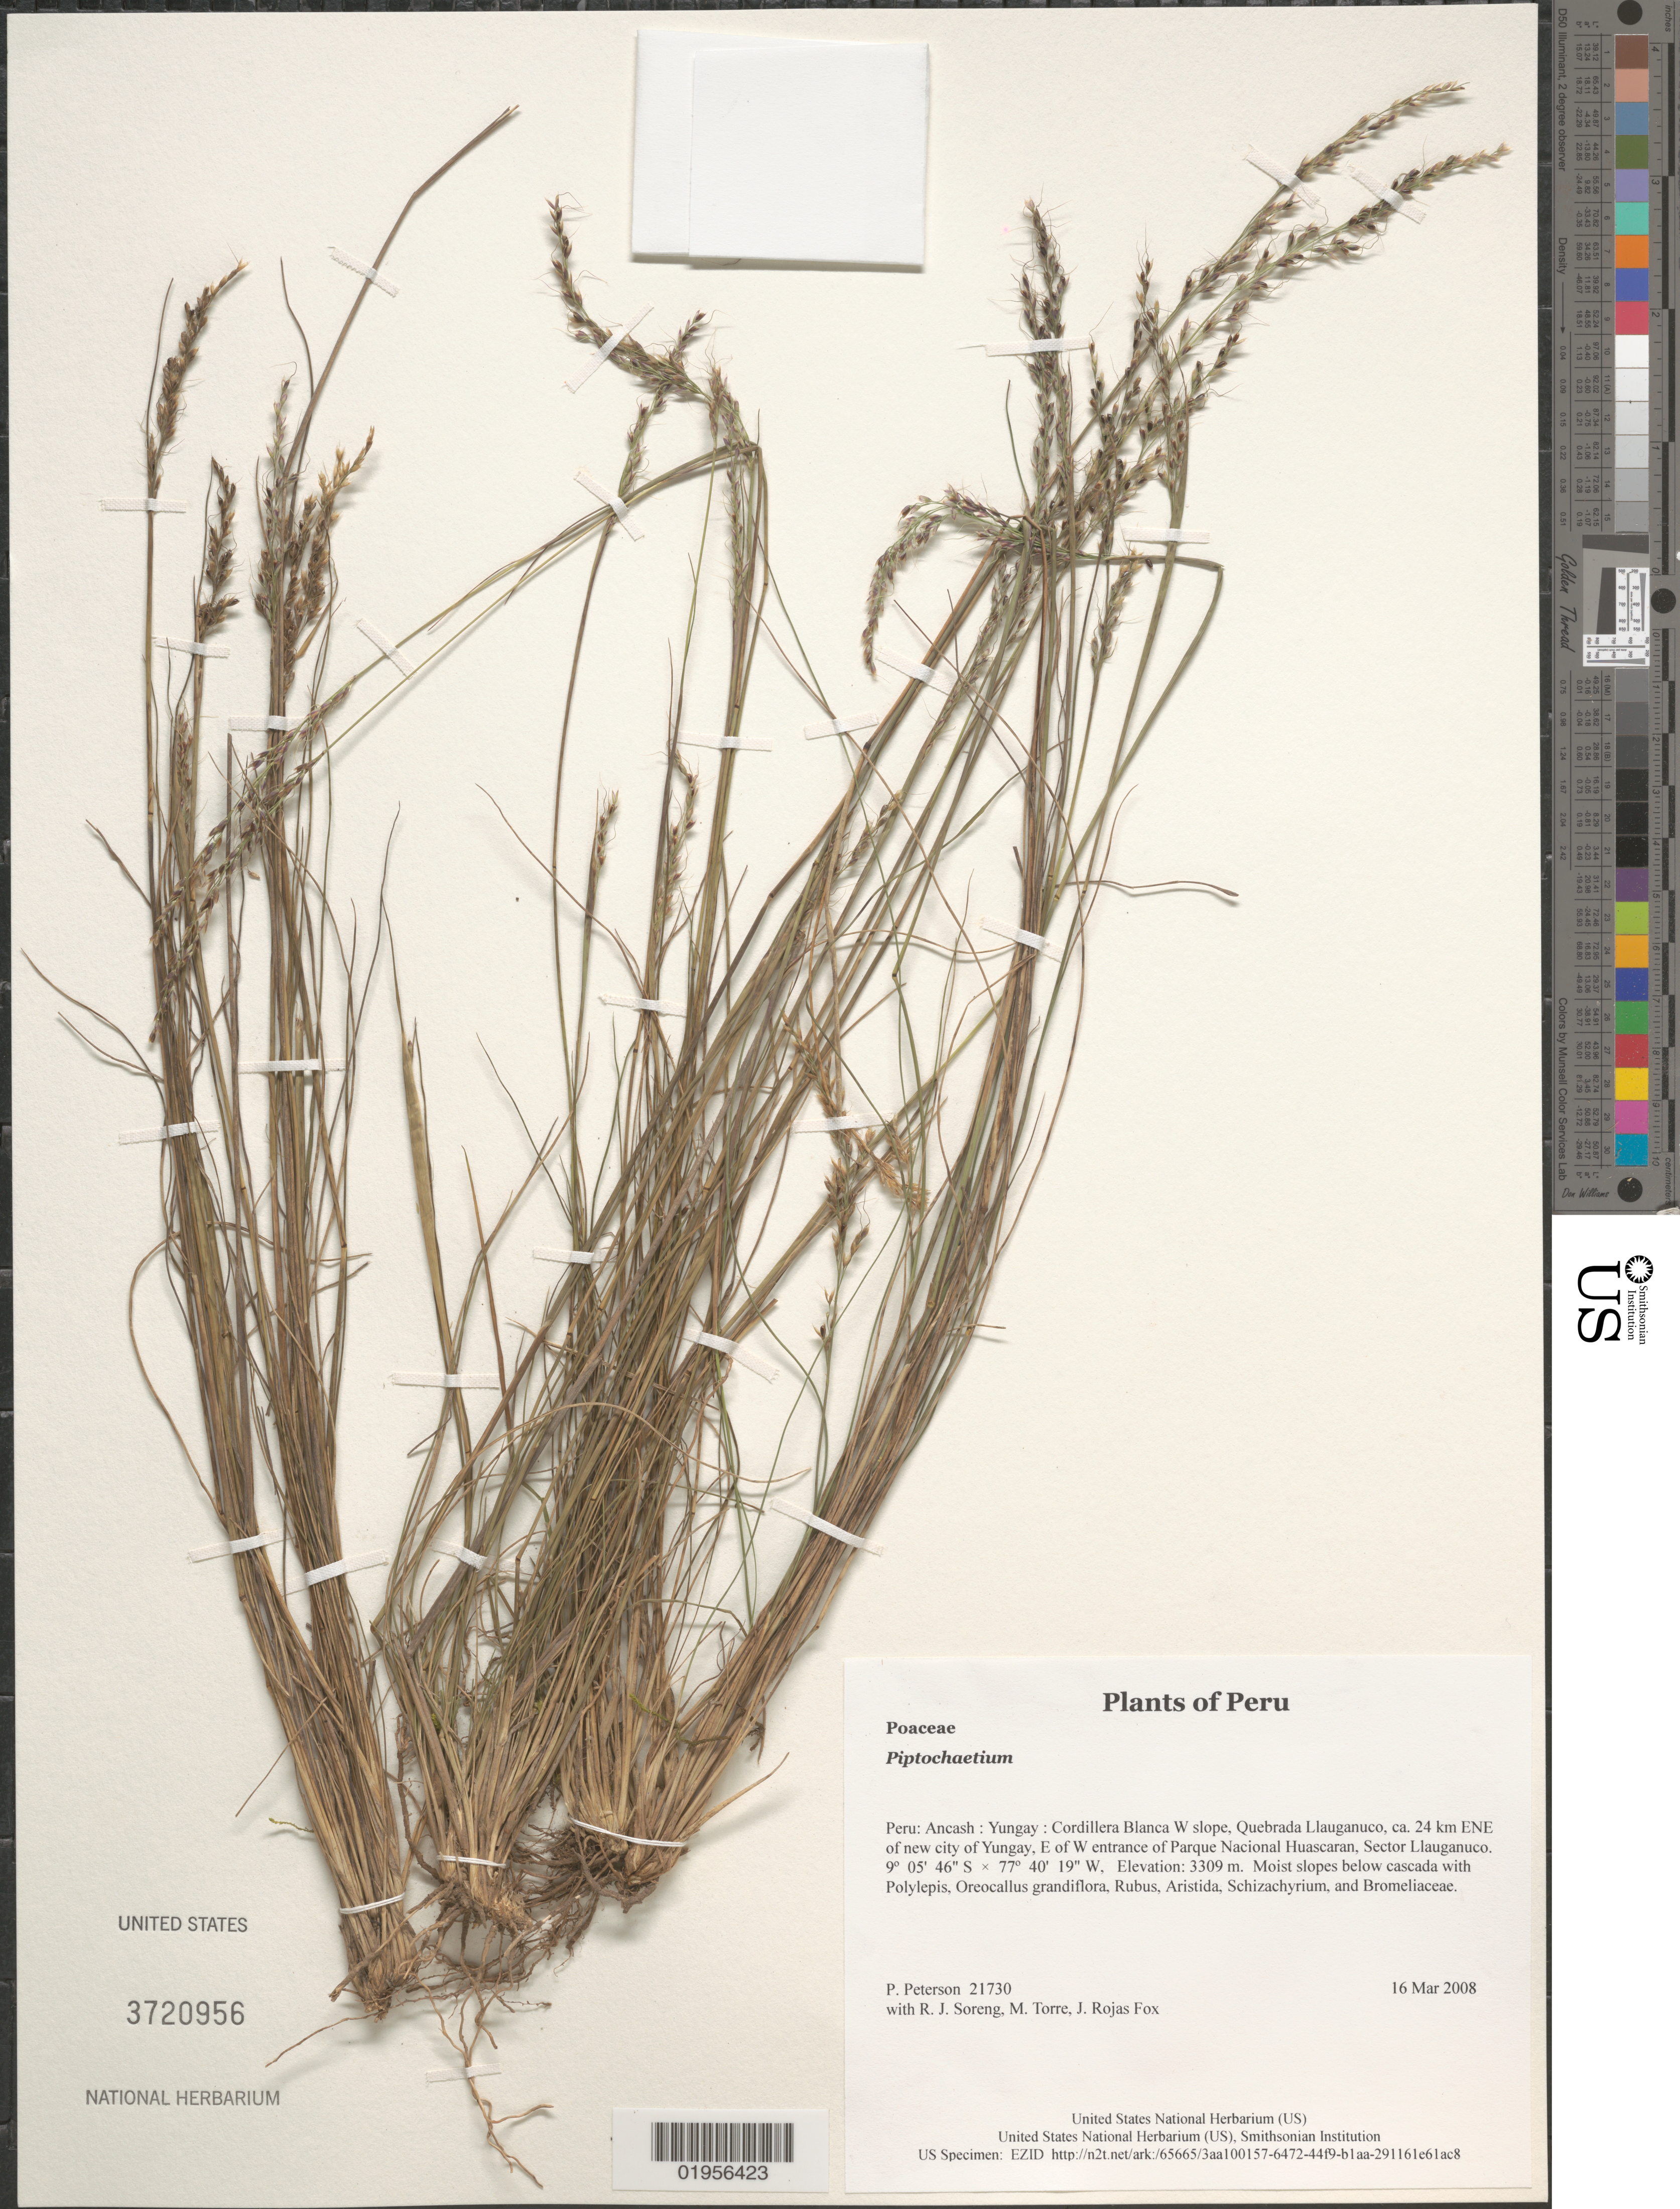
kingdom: Plantae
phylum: Tracheophyta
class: Liliopsida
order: Poales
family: Poaceae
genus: Piptochaetium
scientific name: Piptochaetium sp.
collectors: P. M. Peterson, R. J. Soreng, M. Torre & J. Rojas Fox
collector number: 21730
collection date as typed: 16 Mar 2008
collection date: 2008-03-16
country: Peru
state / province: Ancash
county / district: Yungay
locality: Cordillera Blanca W slope, Quebrada Llauganuco, ca. 24 km ENE of new city of Yungay, E of W entrance of Parque Nacional Huascaran, Sector Llauganuco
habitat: Moist slopes below cascada with Polylepis, Oreocallus grandiflora, Rubus, Aristida, Schizachyrium, and Bromeliaceae.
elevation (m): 3309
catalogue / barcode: US 3720956